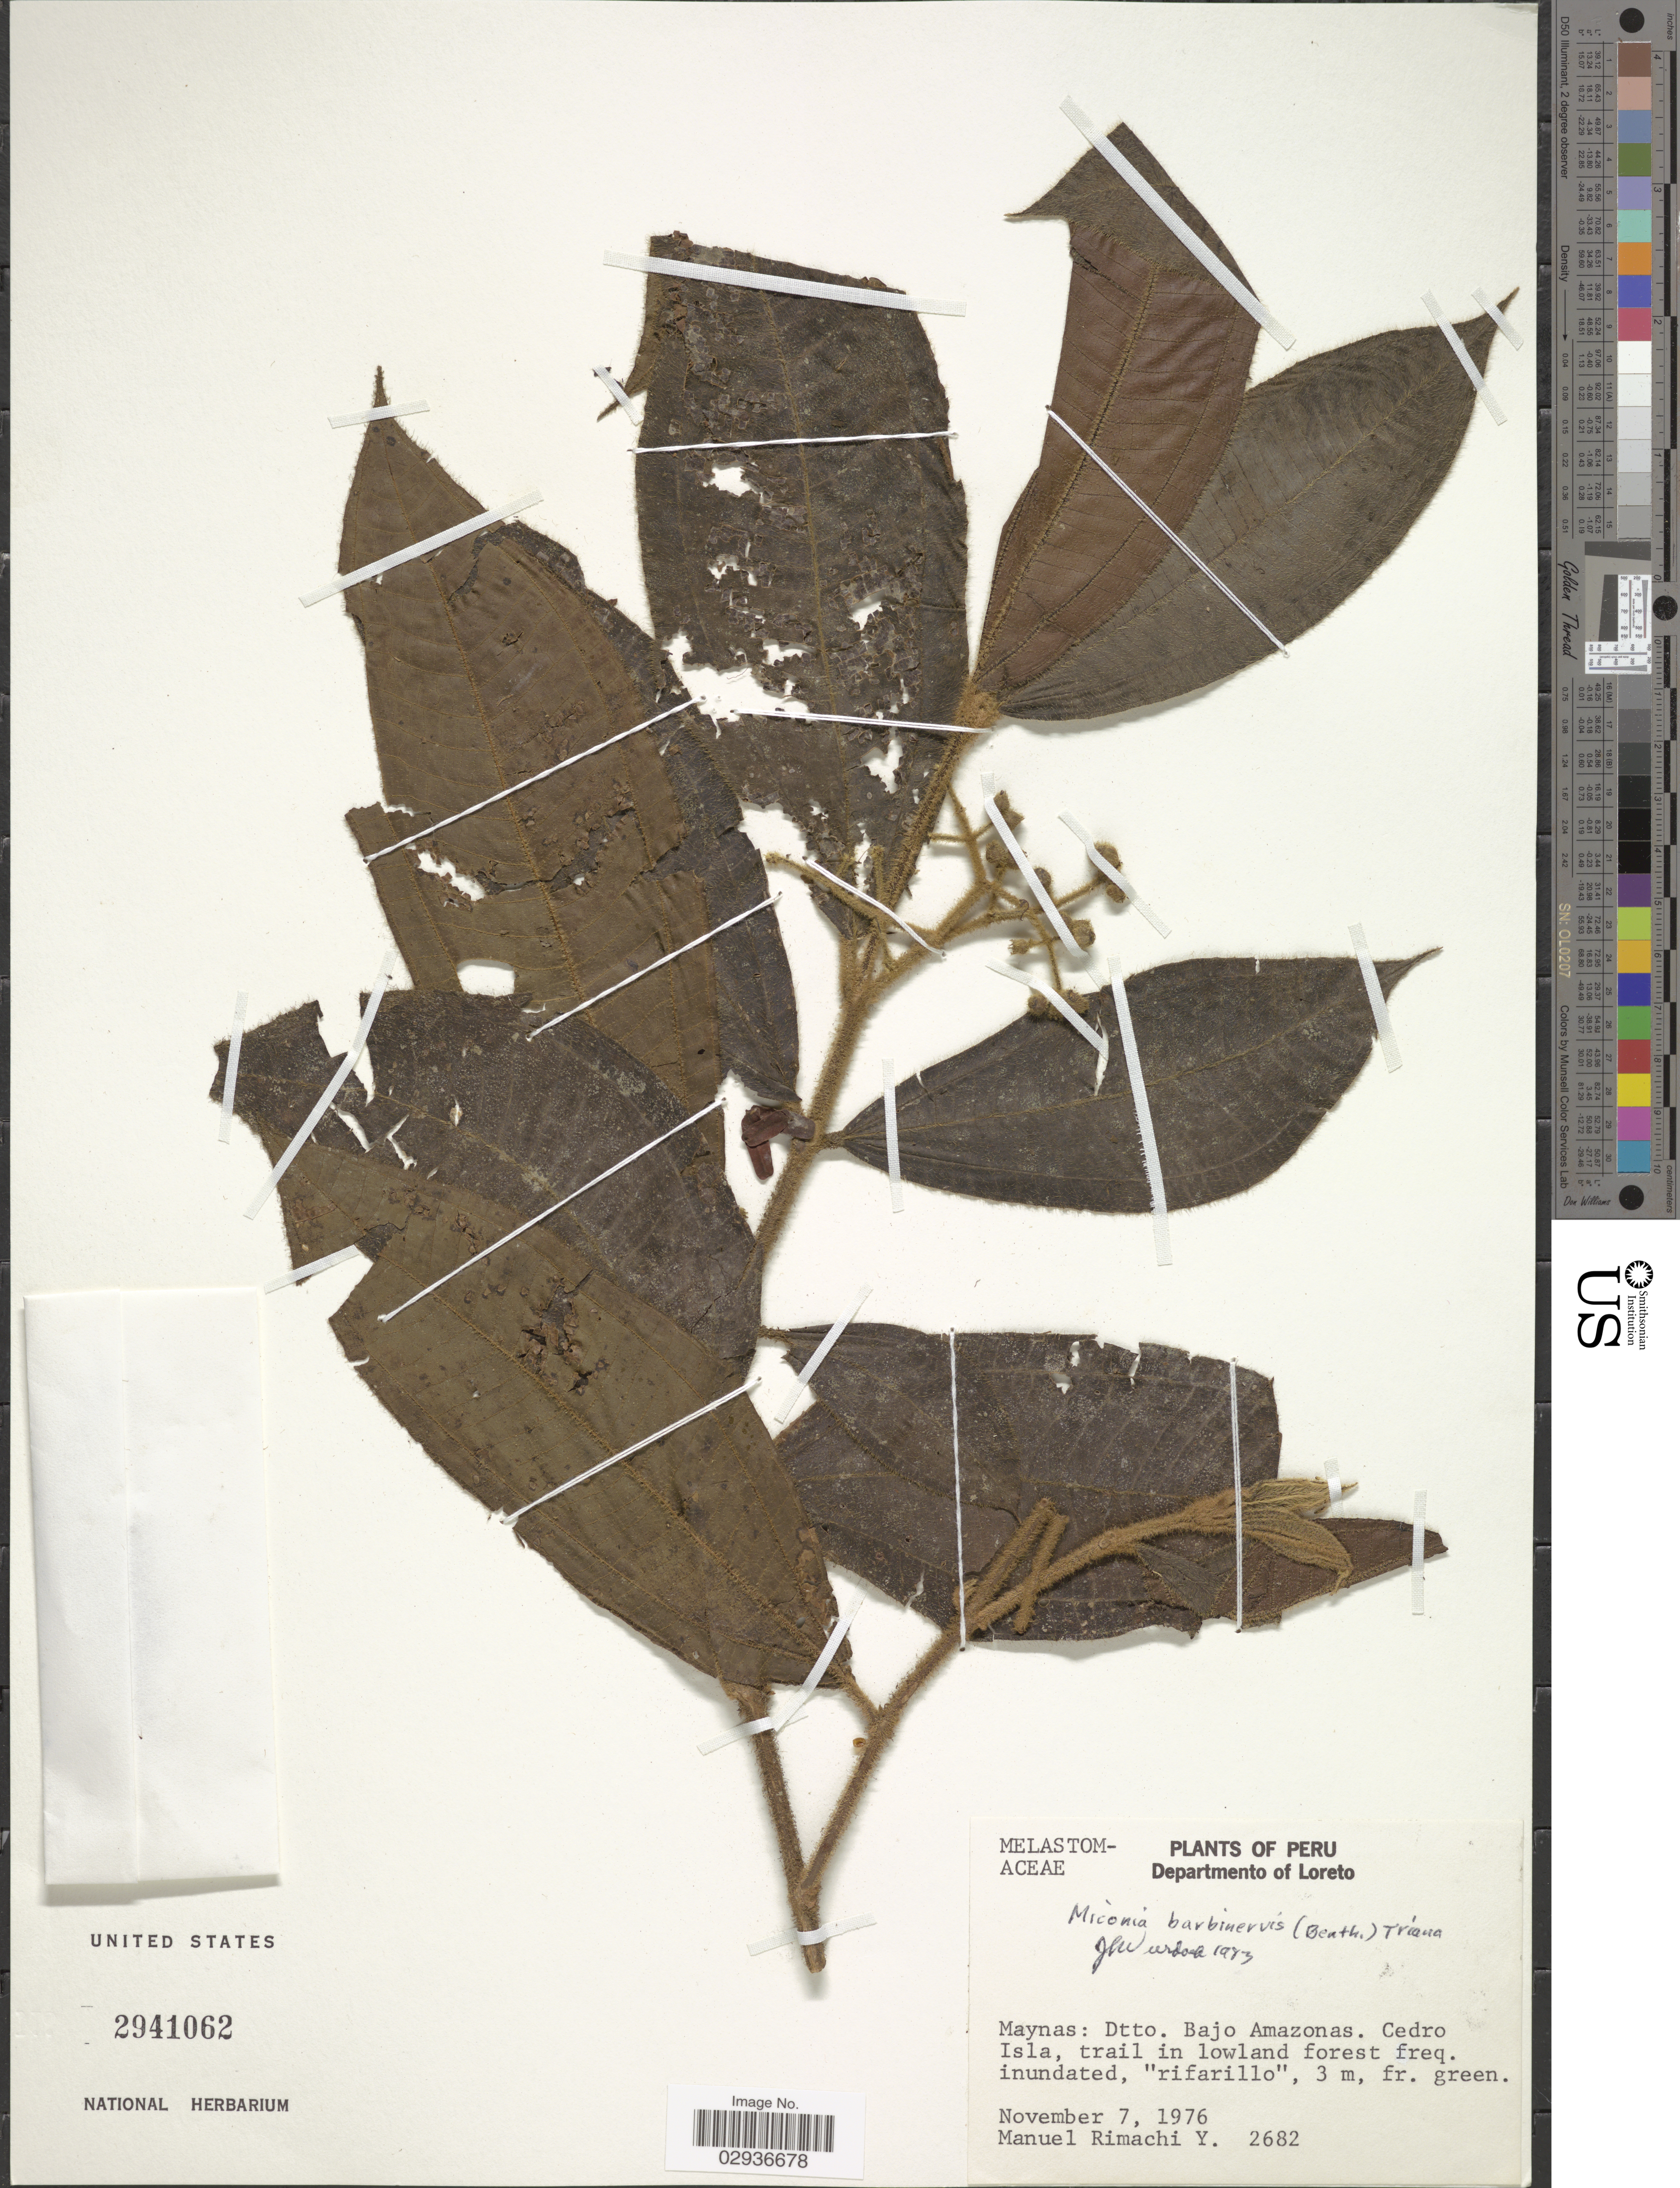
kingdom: Plantae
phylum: Tracheophyta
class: Magnoliopsida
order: Myrtales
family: Melastomataceae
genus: Miconia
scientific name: Miconia barbinervis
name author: (Benth.) Triana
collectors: M. Rimachi Y.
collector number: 2682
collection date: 1976-11-07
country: Peru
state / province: Loreto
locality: Departmento of Loreto. Maynas: Dtto. Bajo Amazonas. Cedro Isla.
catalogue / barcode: US 2941062